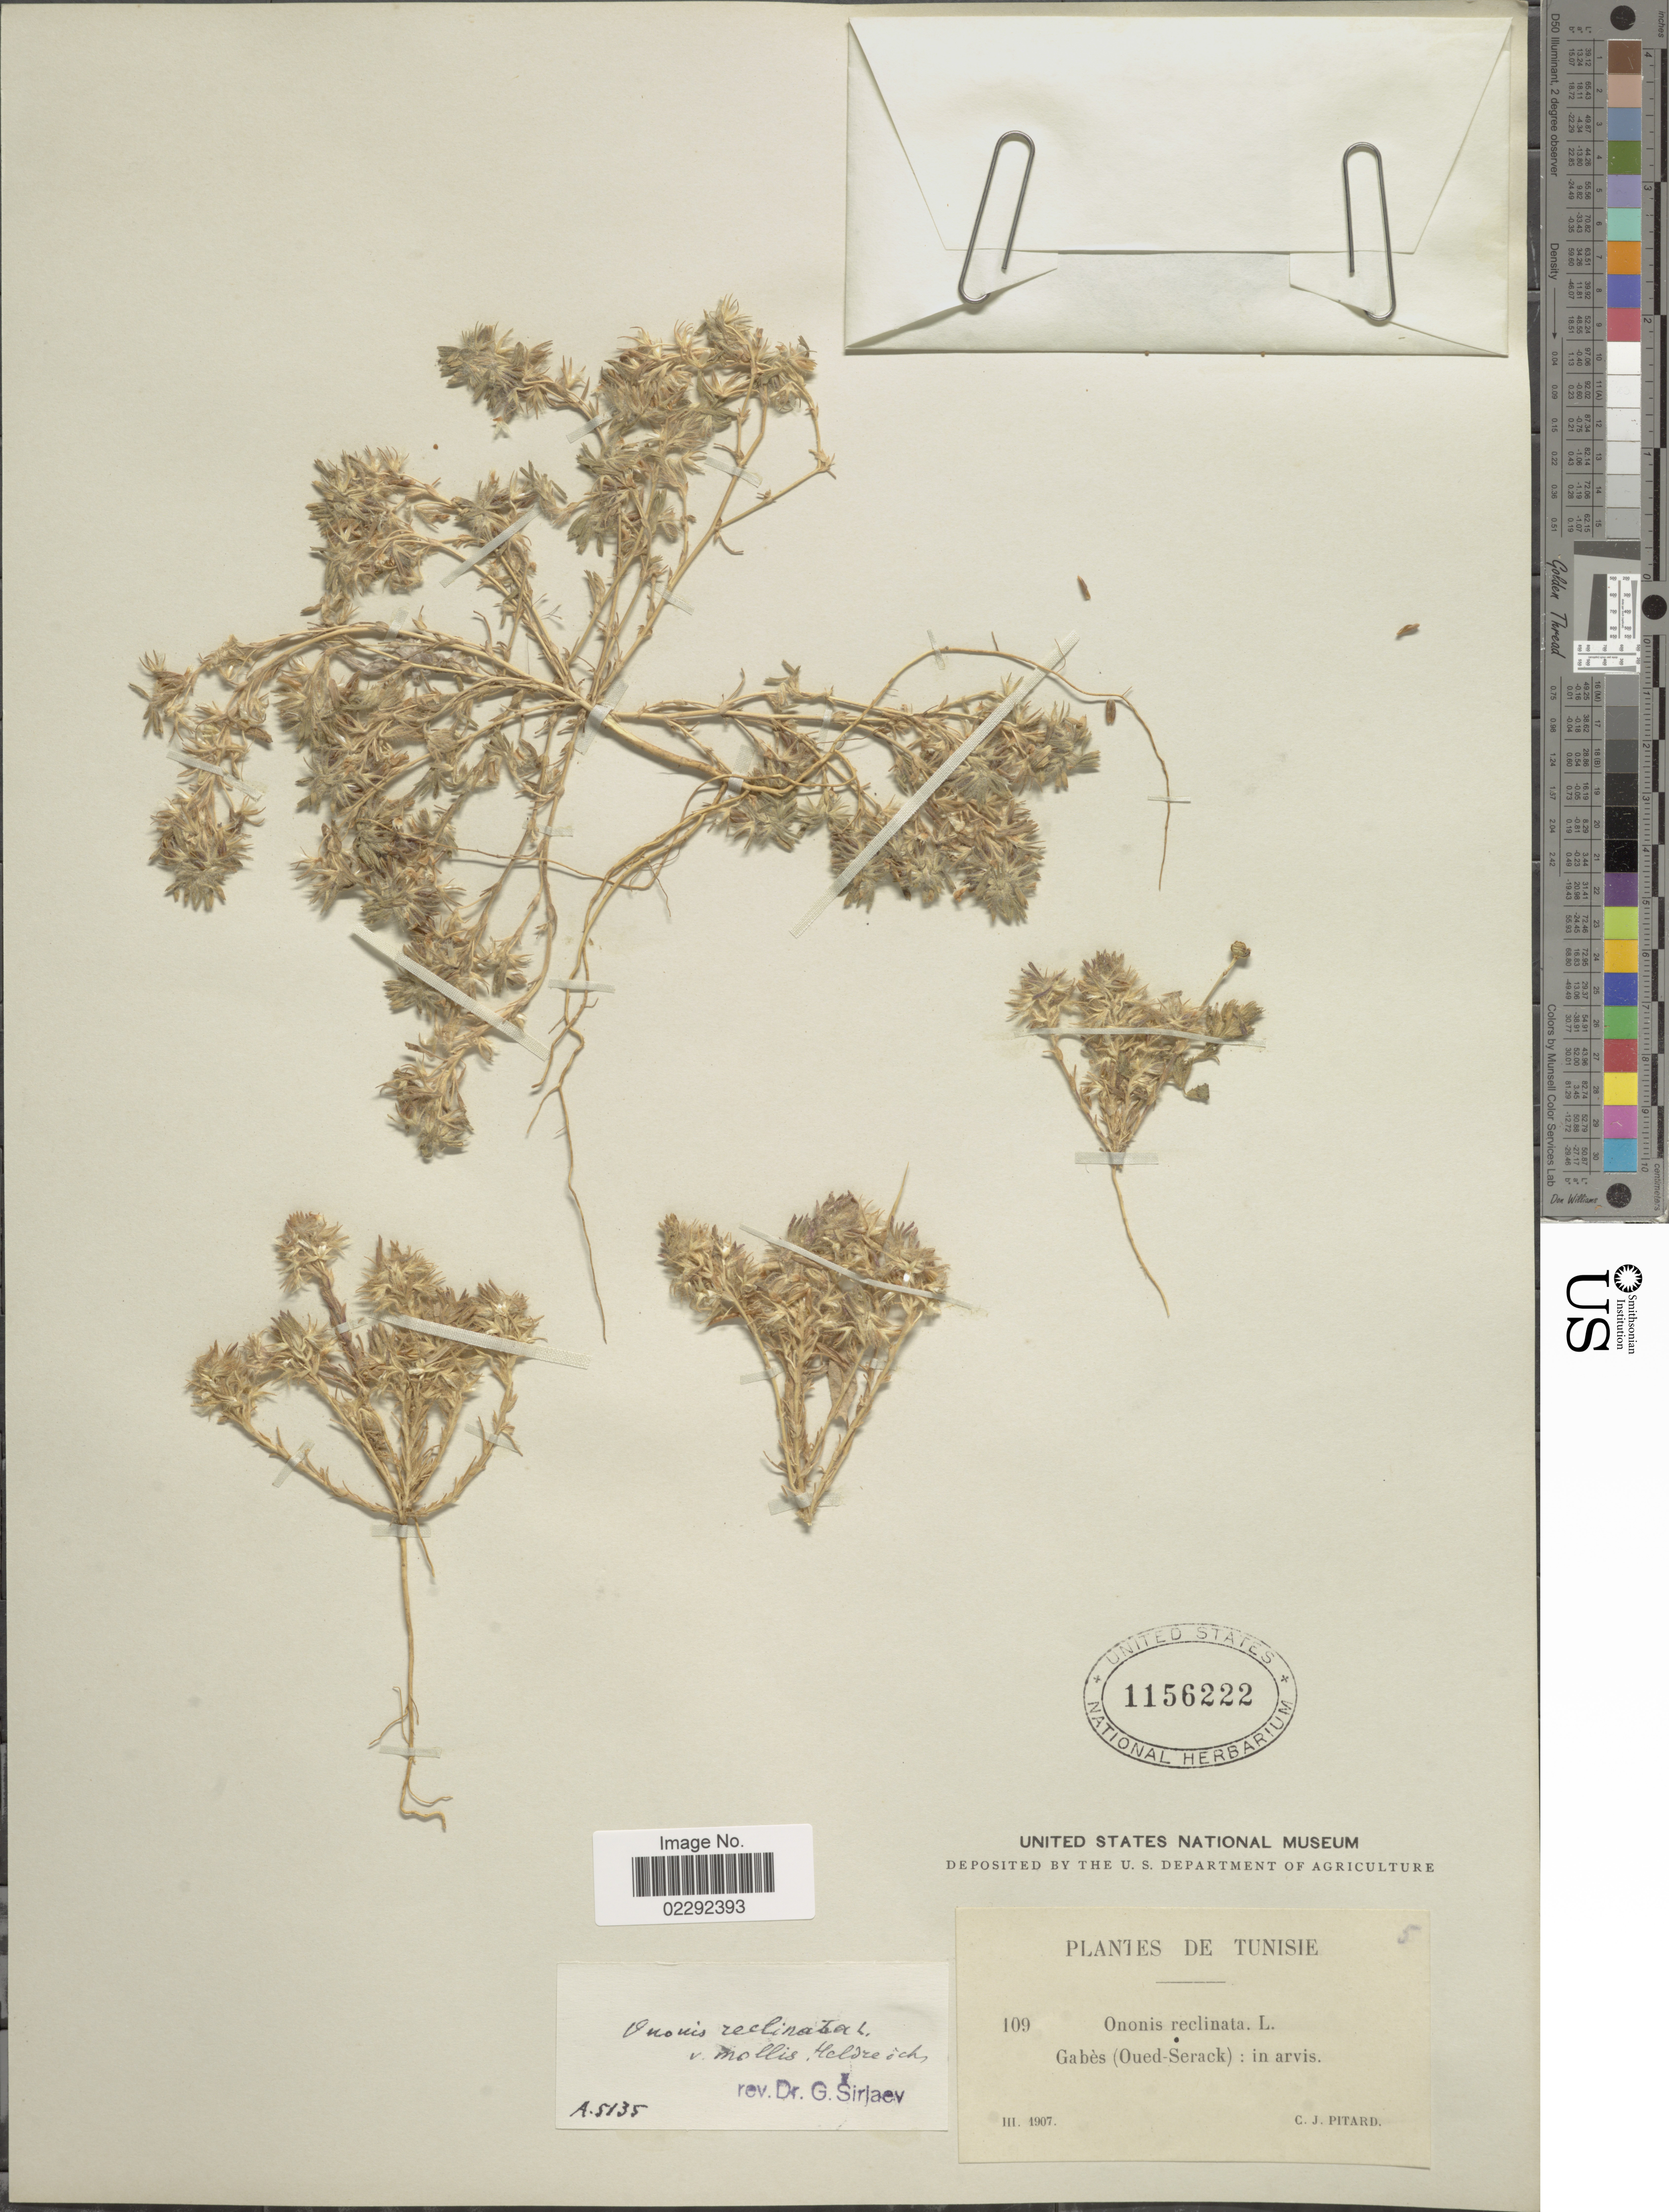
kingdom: Plantae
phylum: Tracheophyta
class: Magnoliopsida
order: Fabales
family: Fabaceae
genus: Ononis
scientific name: Ononis reclinata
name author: L.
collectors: C. Pitard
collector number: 109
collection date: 1907-03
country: Tunisia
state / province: Gabès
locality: Oued-Serack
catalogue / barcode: US 1156222